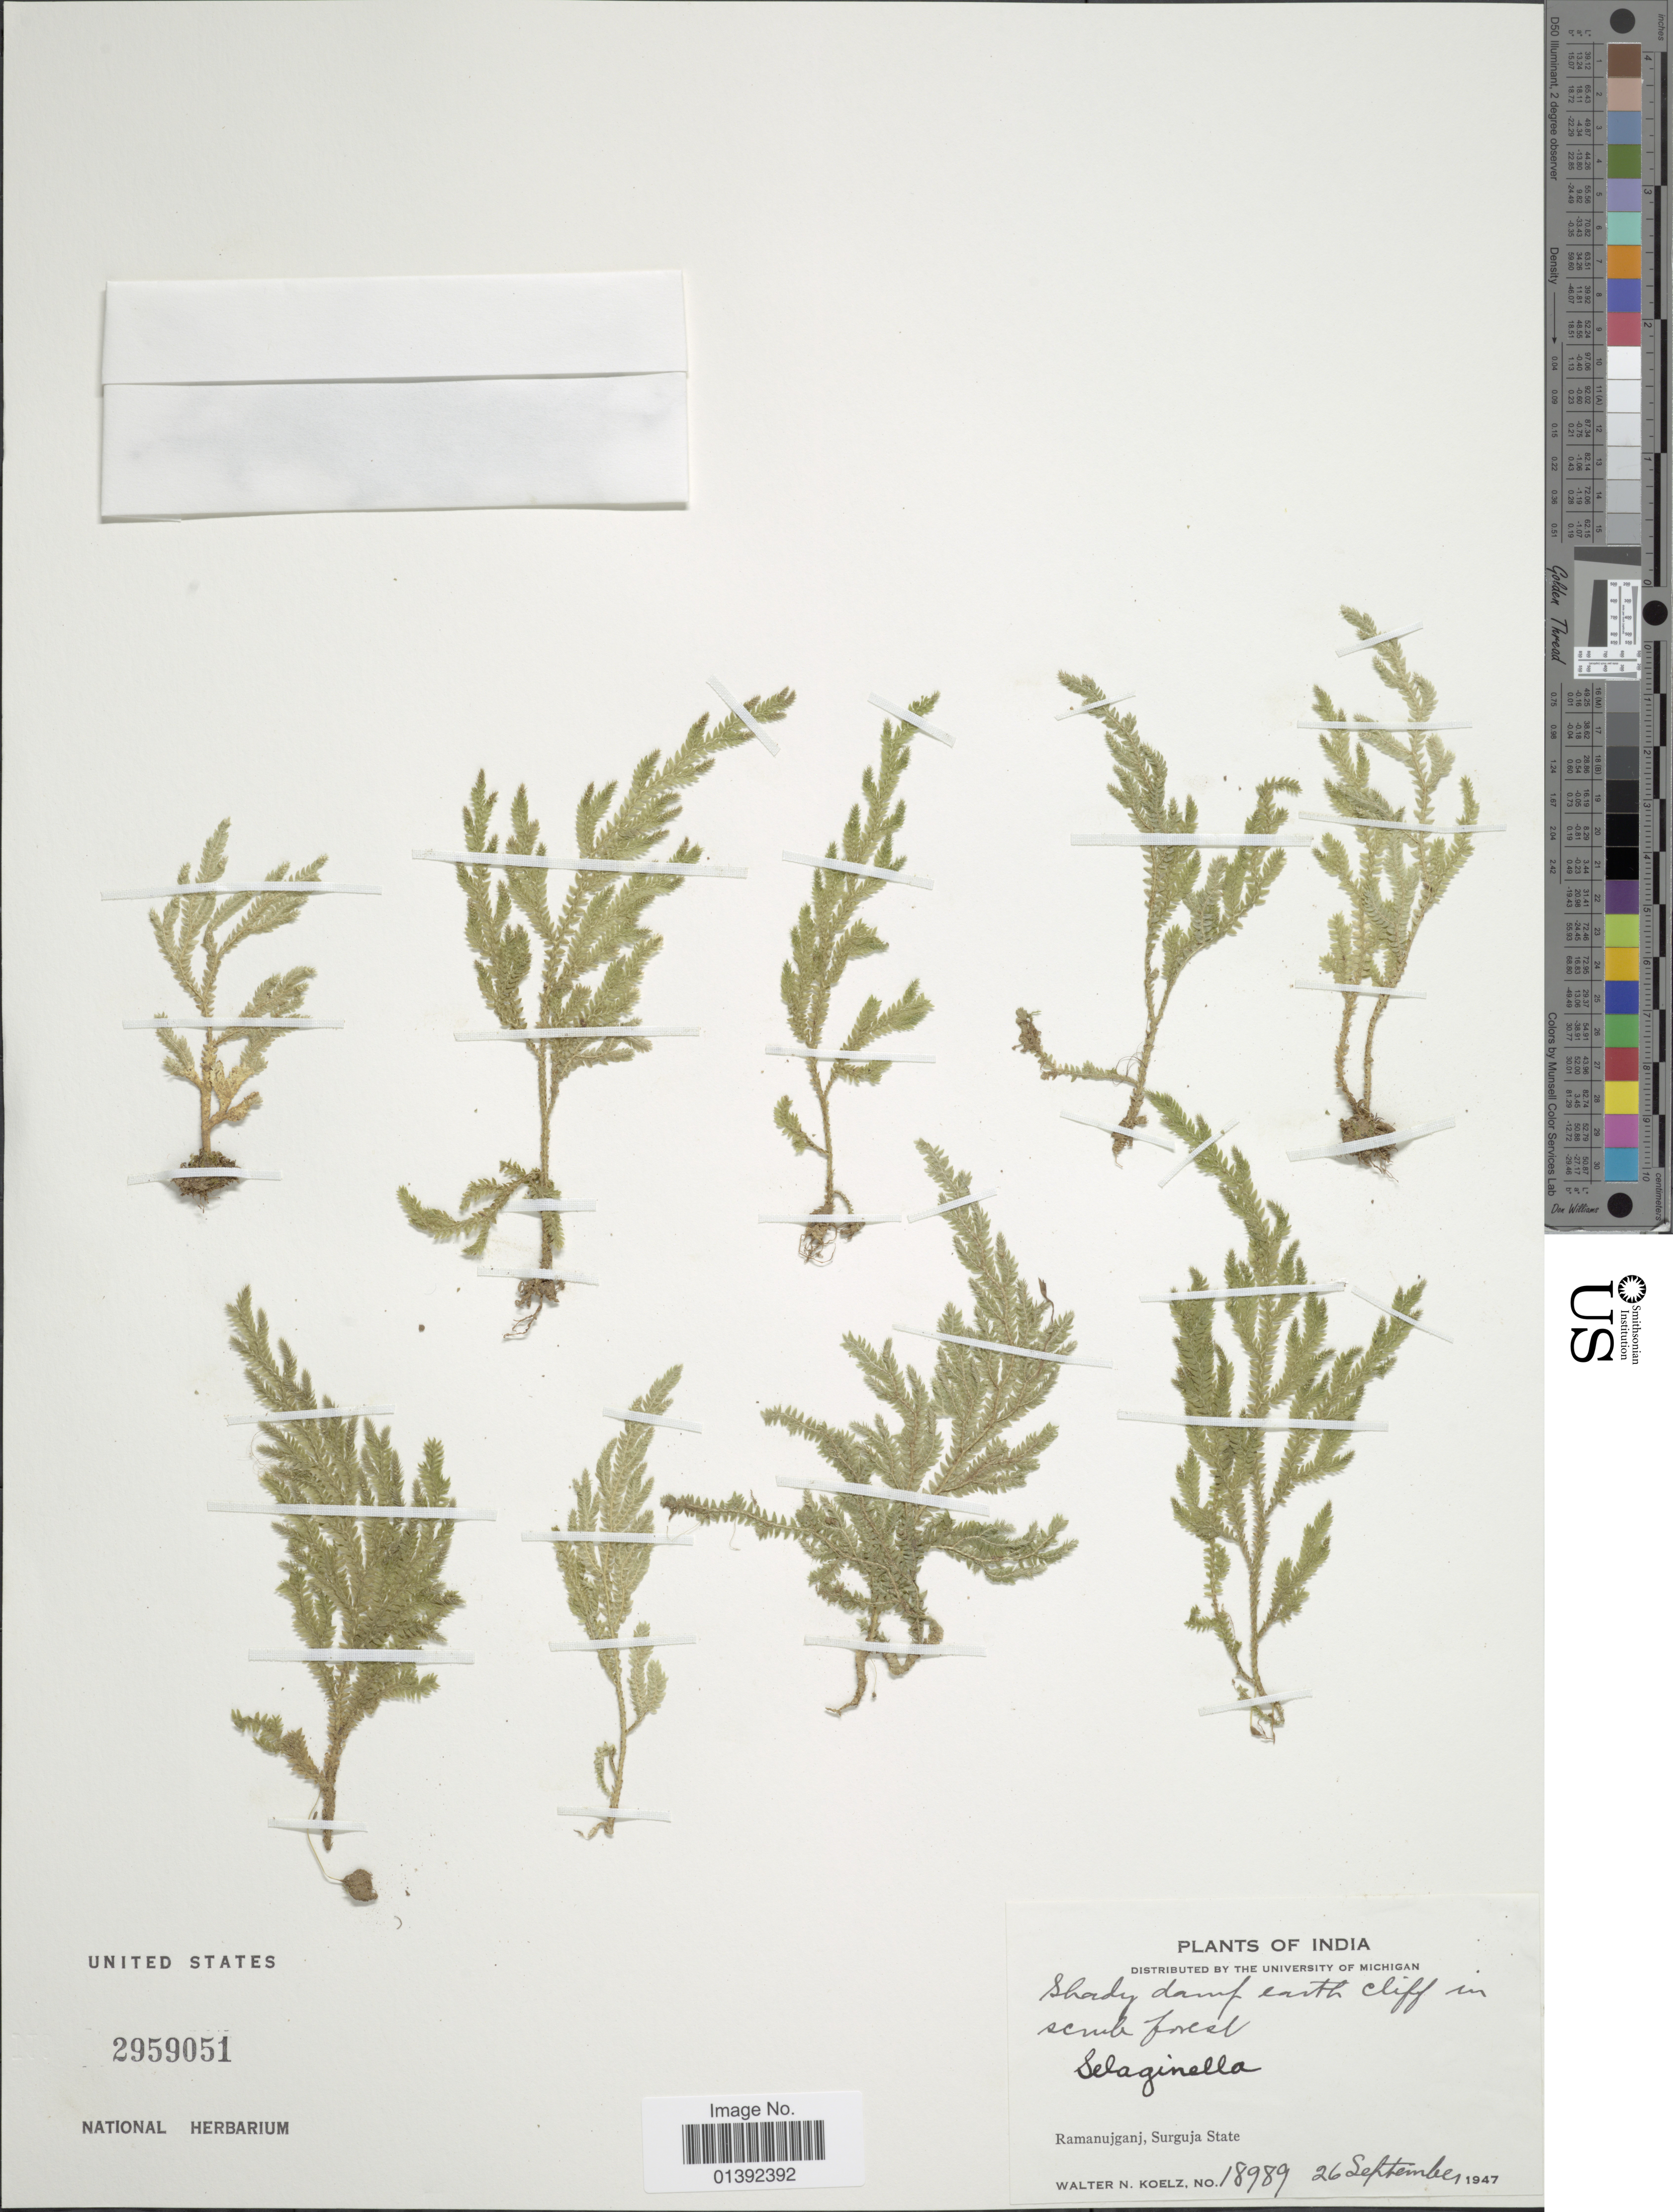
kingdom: Plantae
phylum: Tracheophyta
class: Lycopodiopsida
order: Selaginellales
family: Selaginellaceae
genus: Selaginella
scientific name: Selaginella sp.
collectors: W. N. Koelz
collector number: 18989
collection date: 1947-09-26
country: India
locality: Ramanujganj, Surguja State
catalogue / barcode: US 2959051